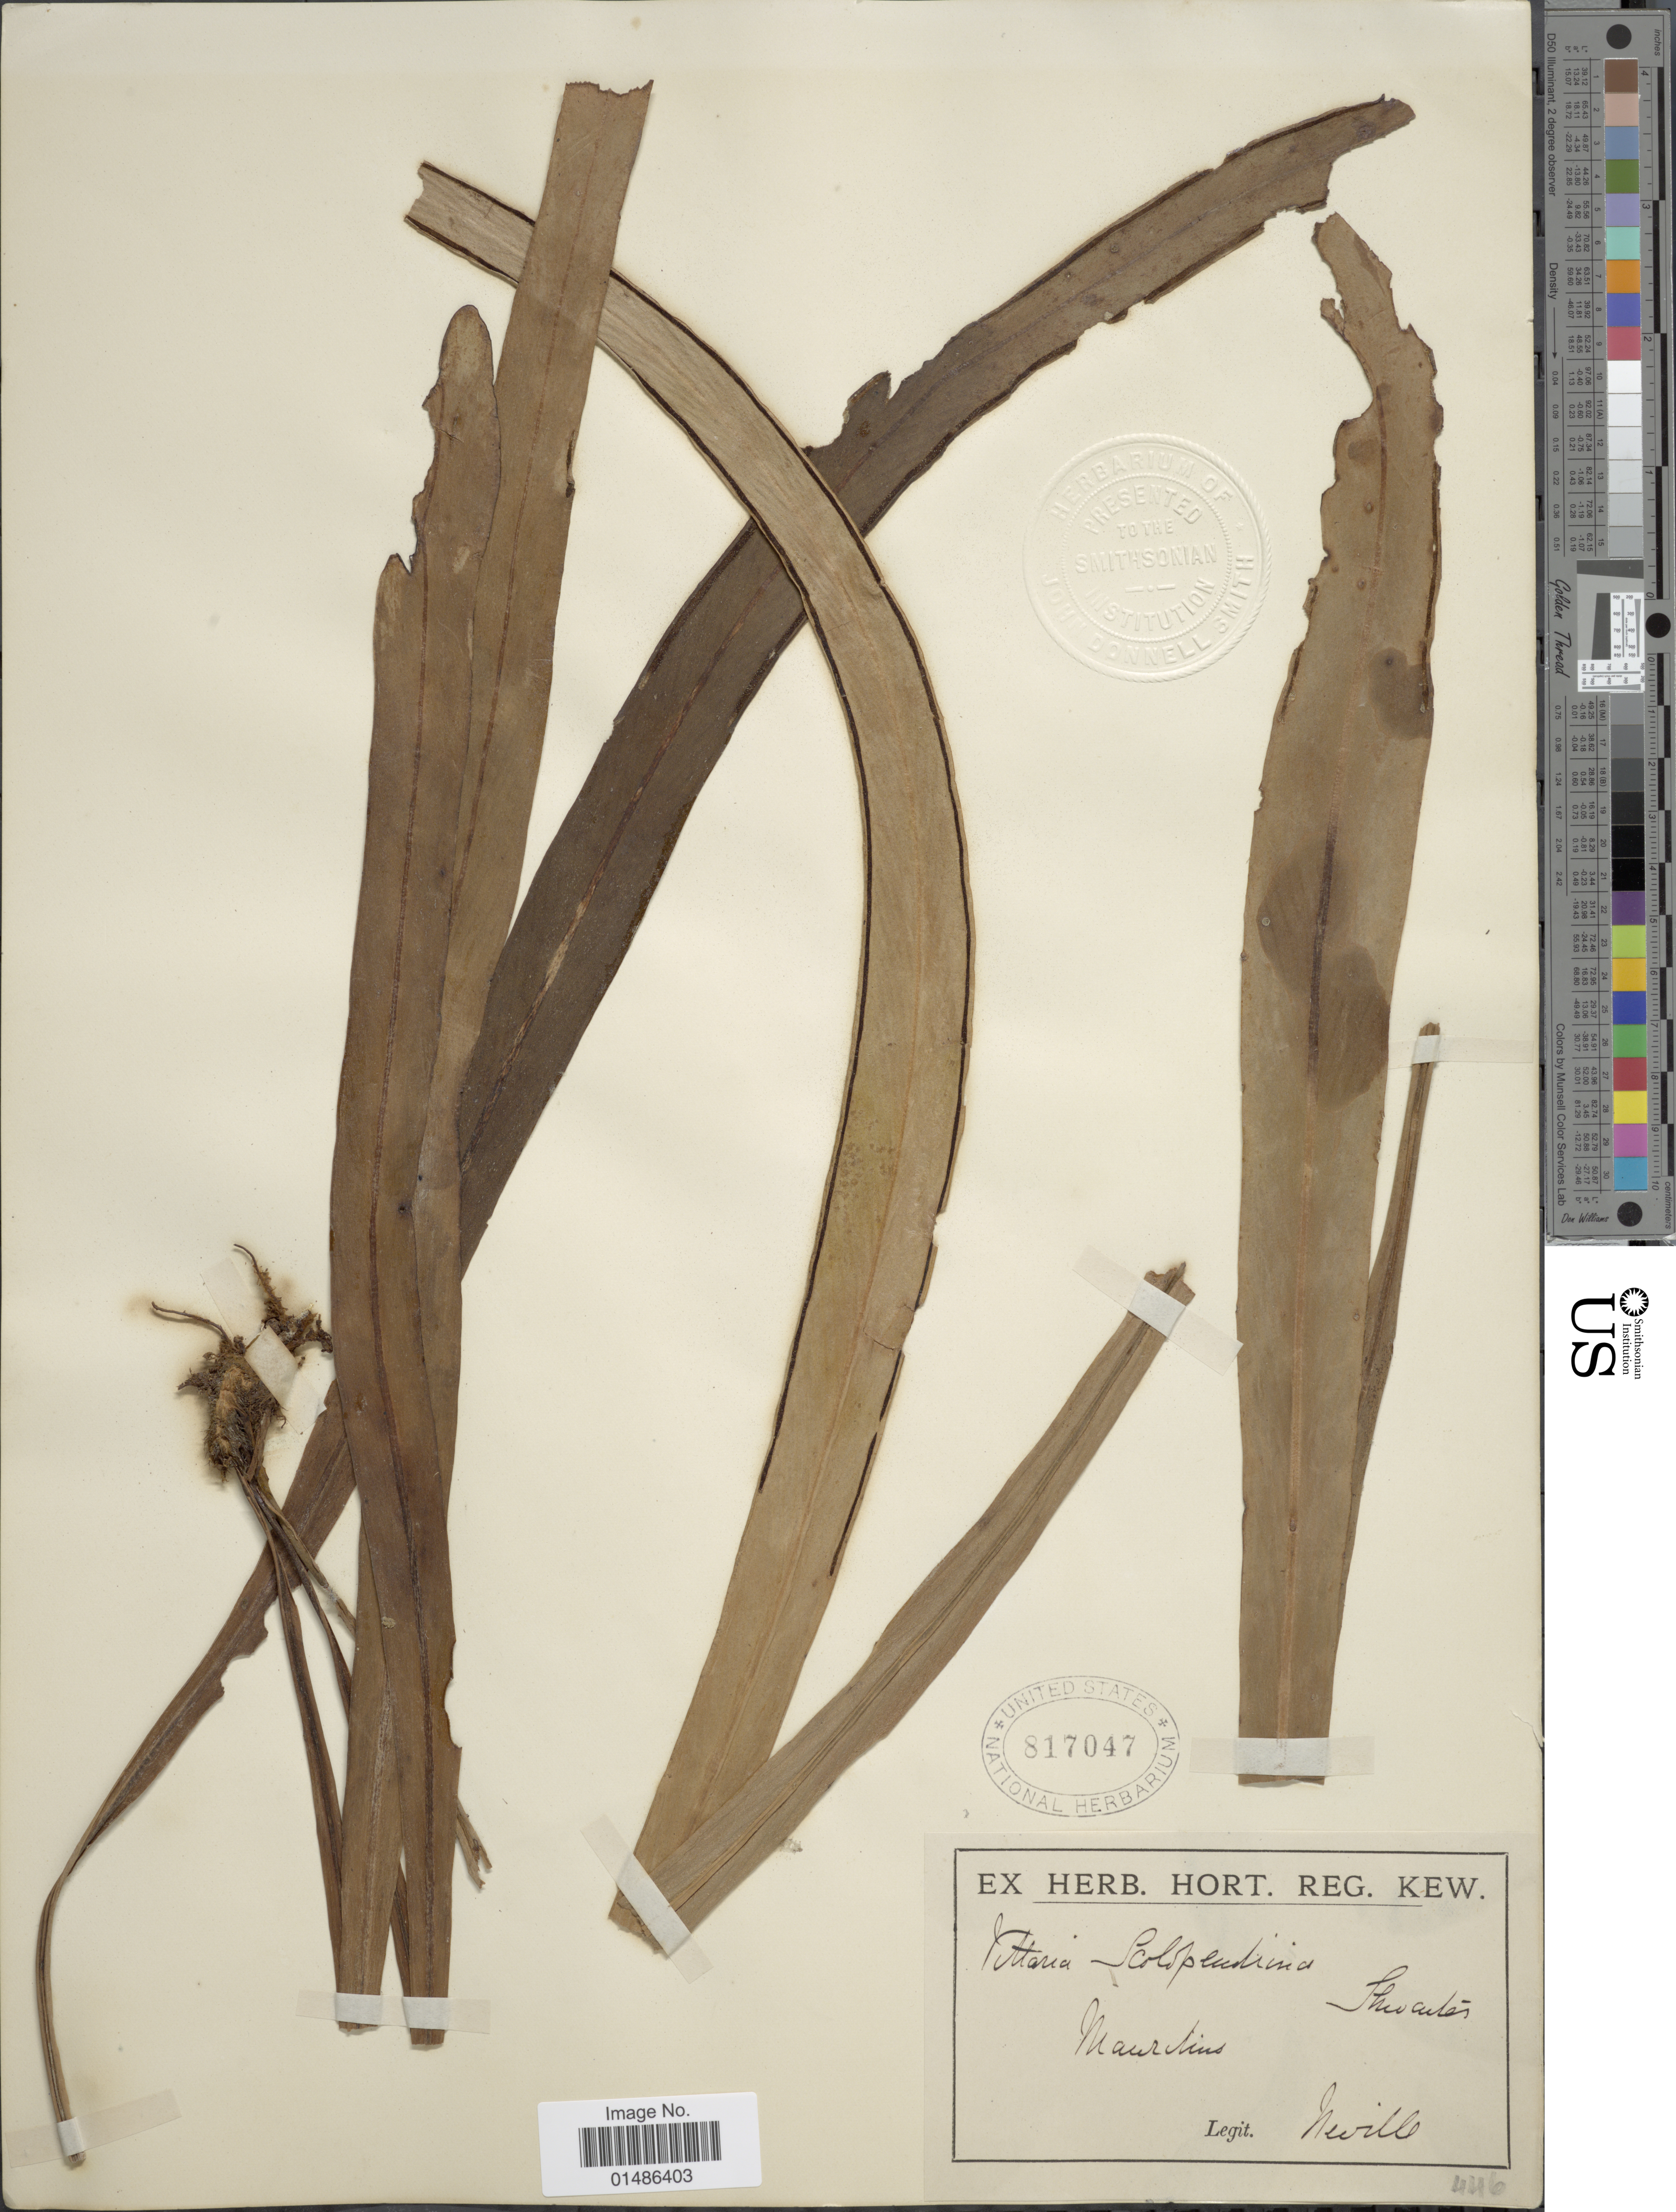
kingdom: Plantae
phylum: Tracheophyta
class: Polypodiopsida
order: Polypodiales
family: Pteridaceae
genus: Haplopteris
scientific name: Haplopteris scolopendrina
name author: (Bory) Presl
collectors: Neville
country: Mauritius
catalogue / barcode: US 817047